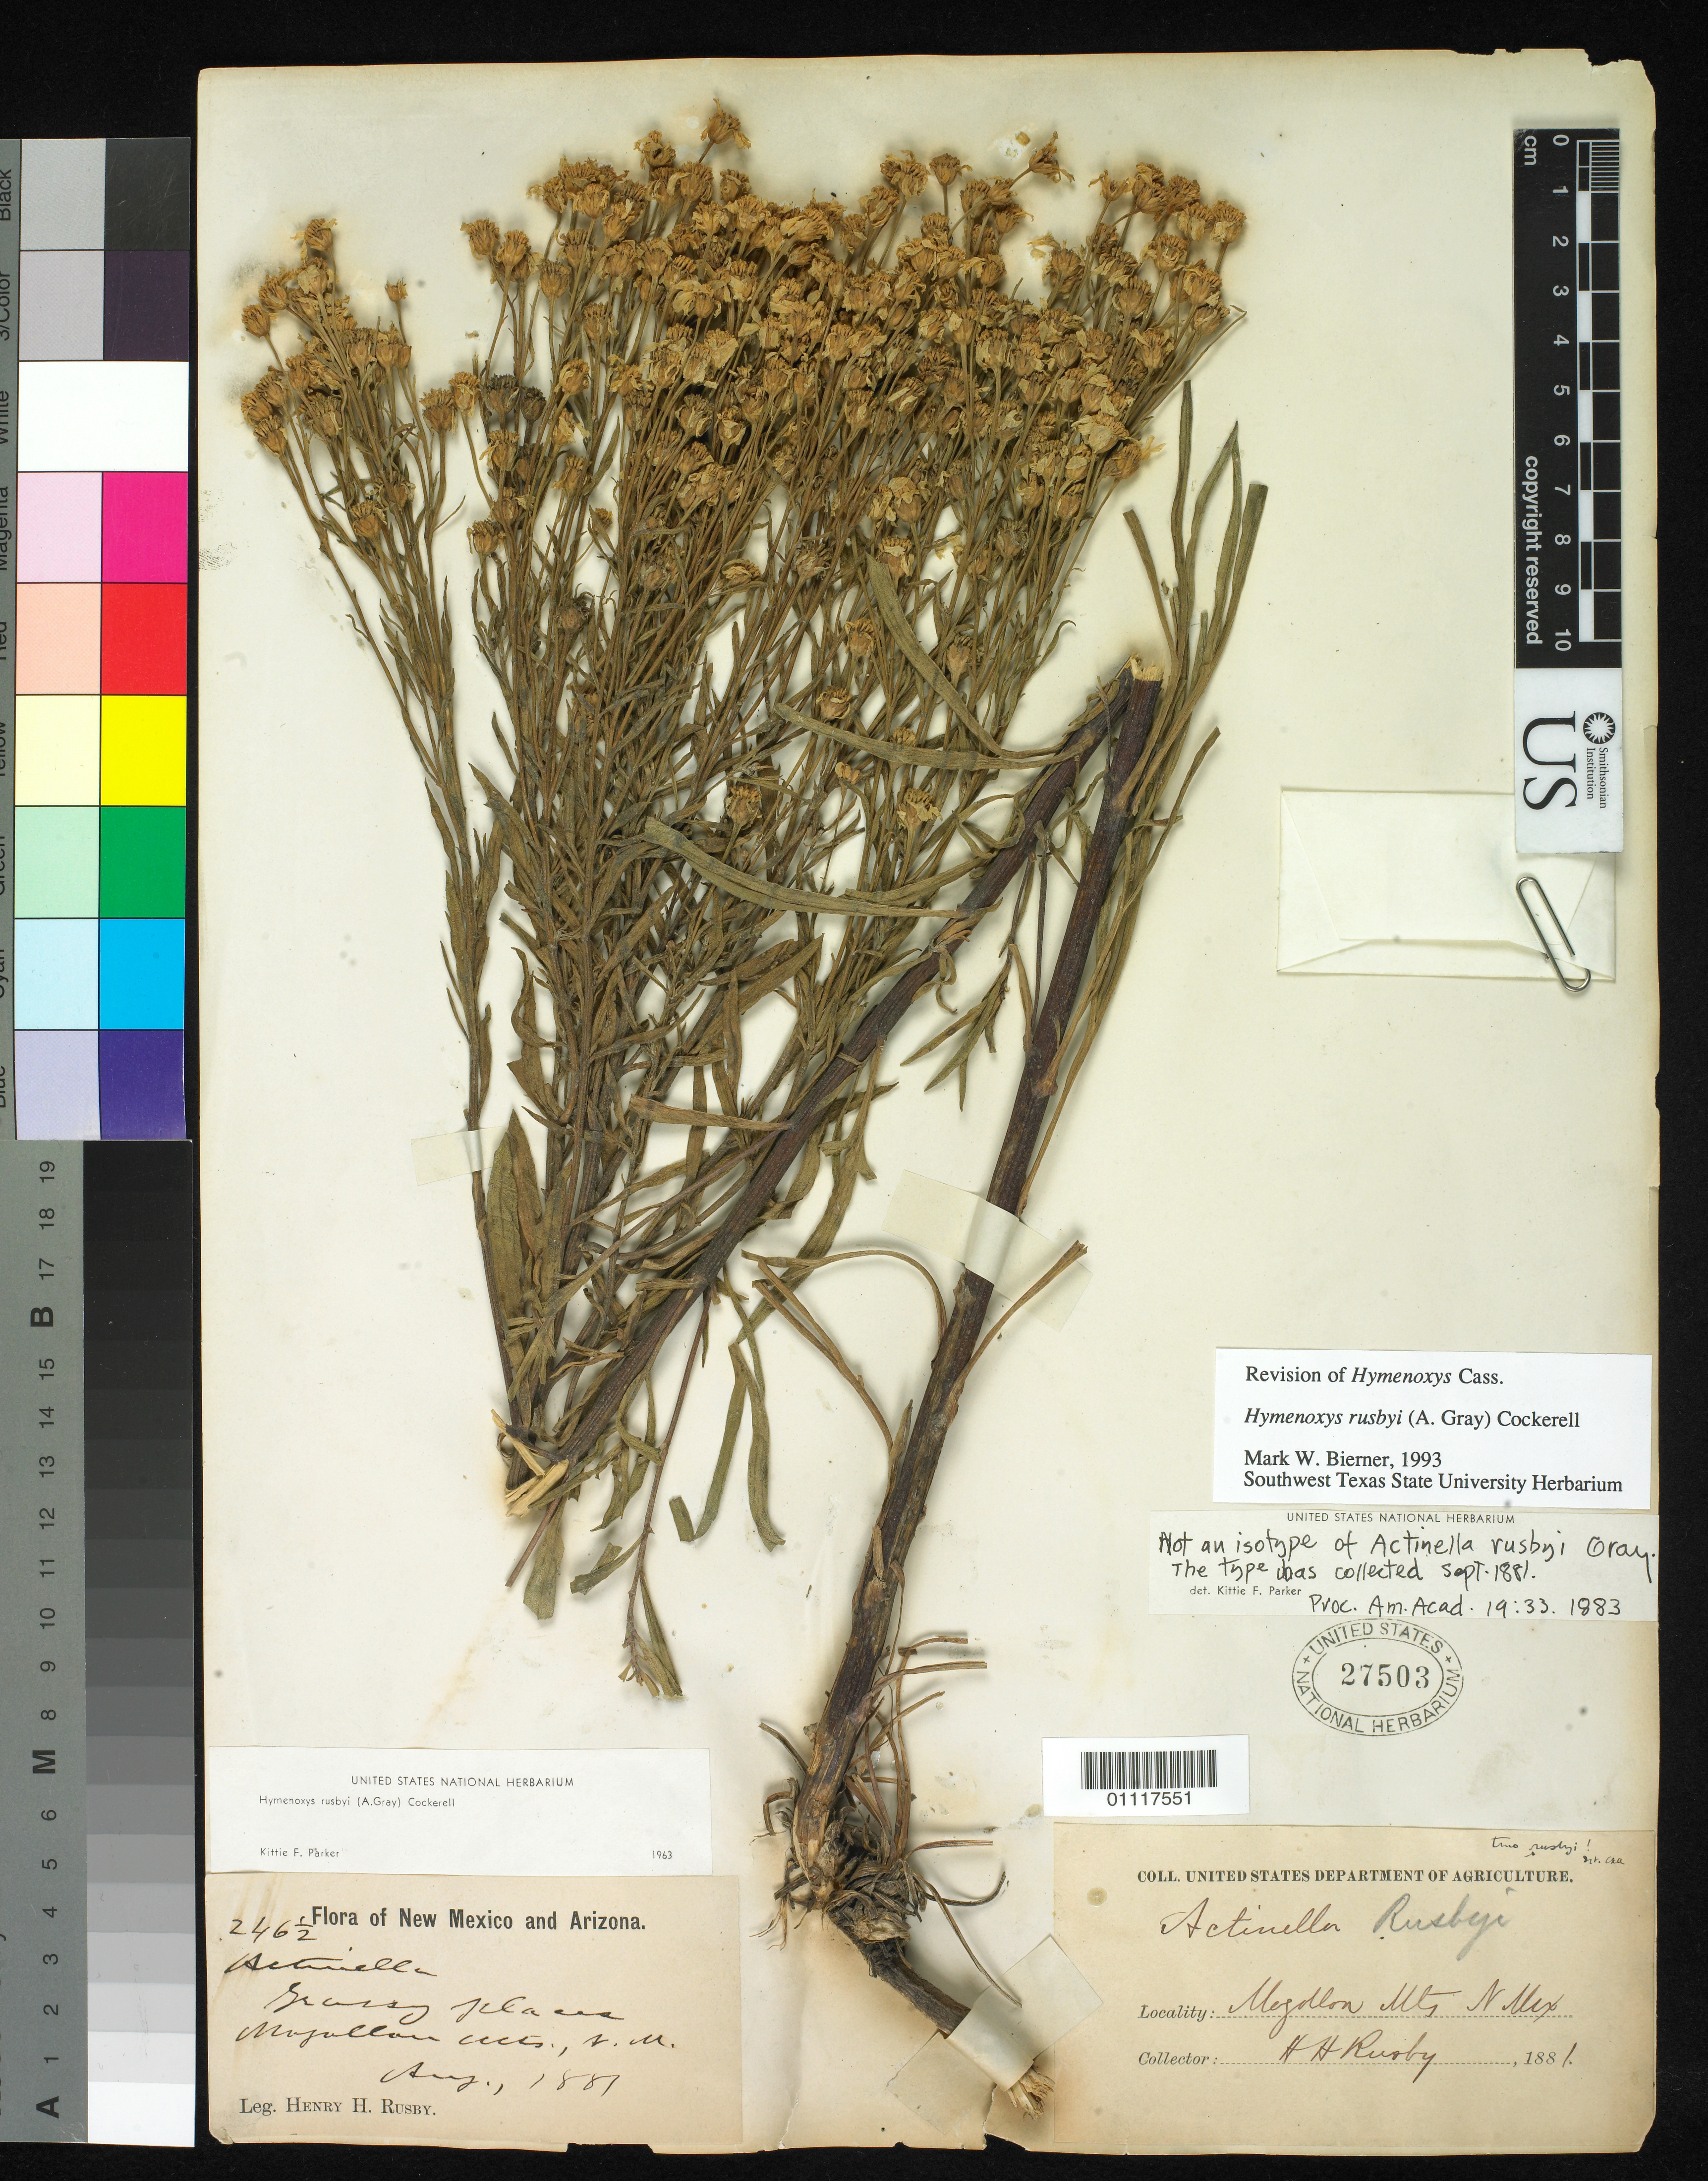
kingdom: Plantae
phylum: Tracheophyta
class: Magnoliopsida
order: Asterales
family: Asteraceae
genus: Actinella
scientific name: Actinella rusbyi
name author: A. Gray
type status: Possible Type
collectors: H. H. Rusby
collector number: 246 1/2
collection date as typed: Aug 1881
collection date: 1881-08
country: United States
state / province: New Mexico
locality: Mogollan mountains.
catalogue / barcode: US 27503